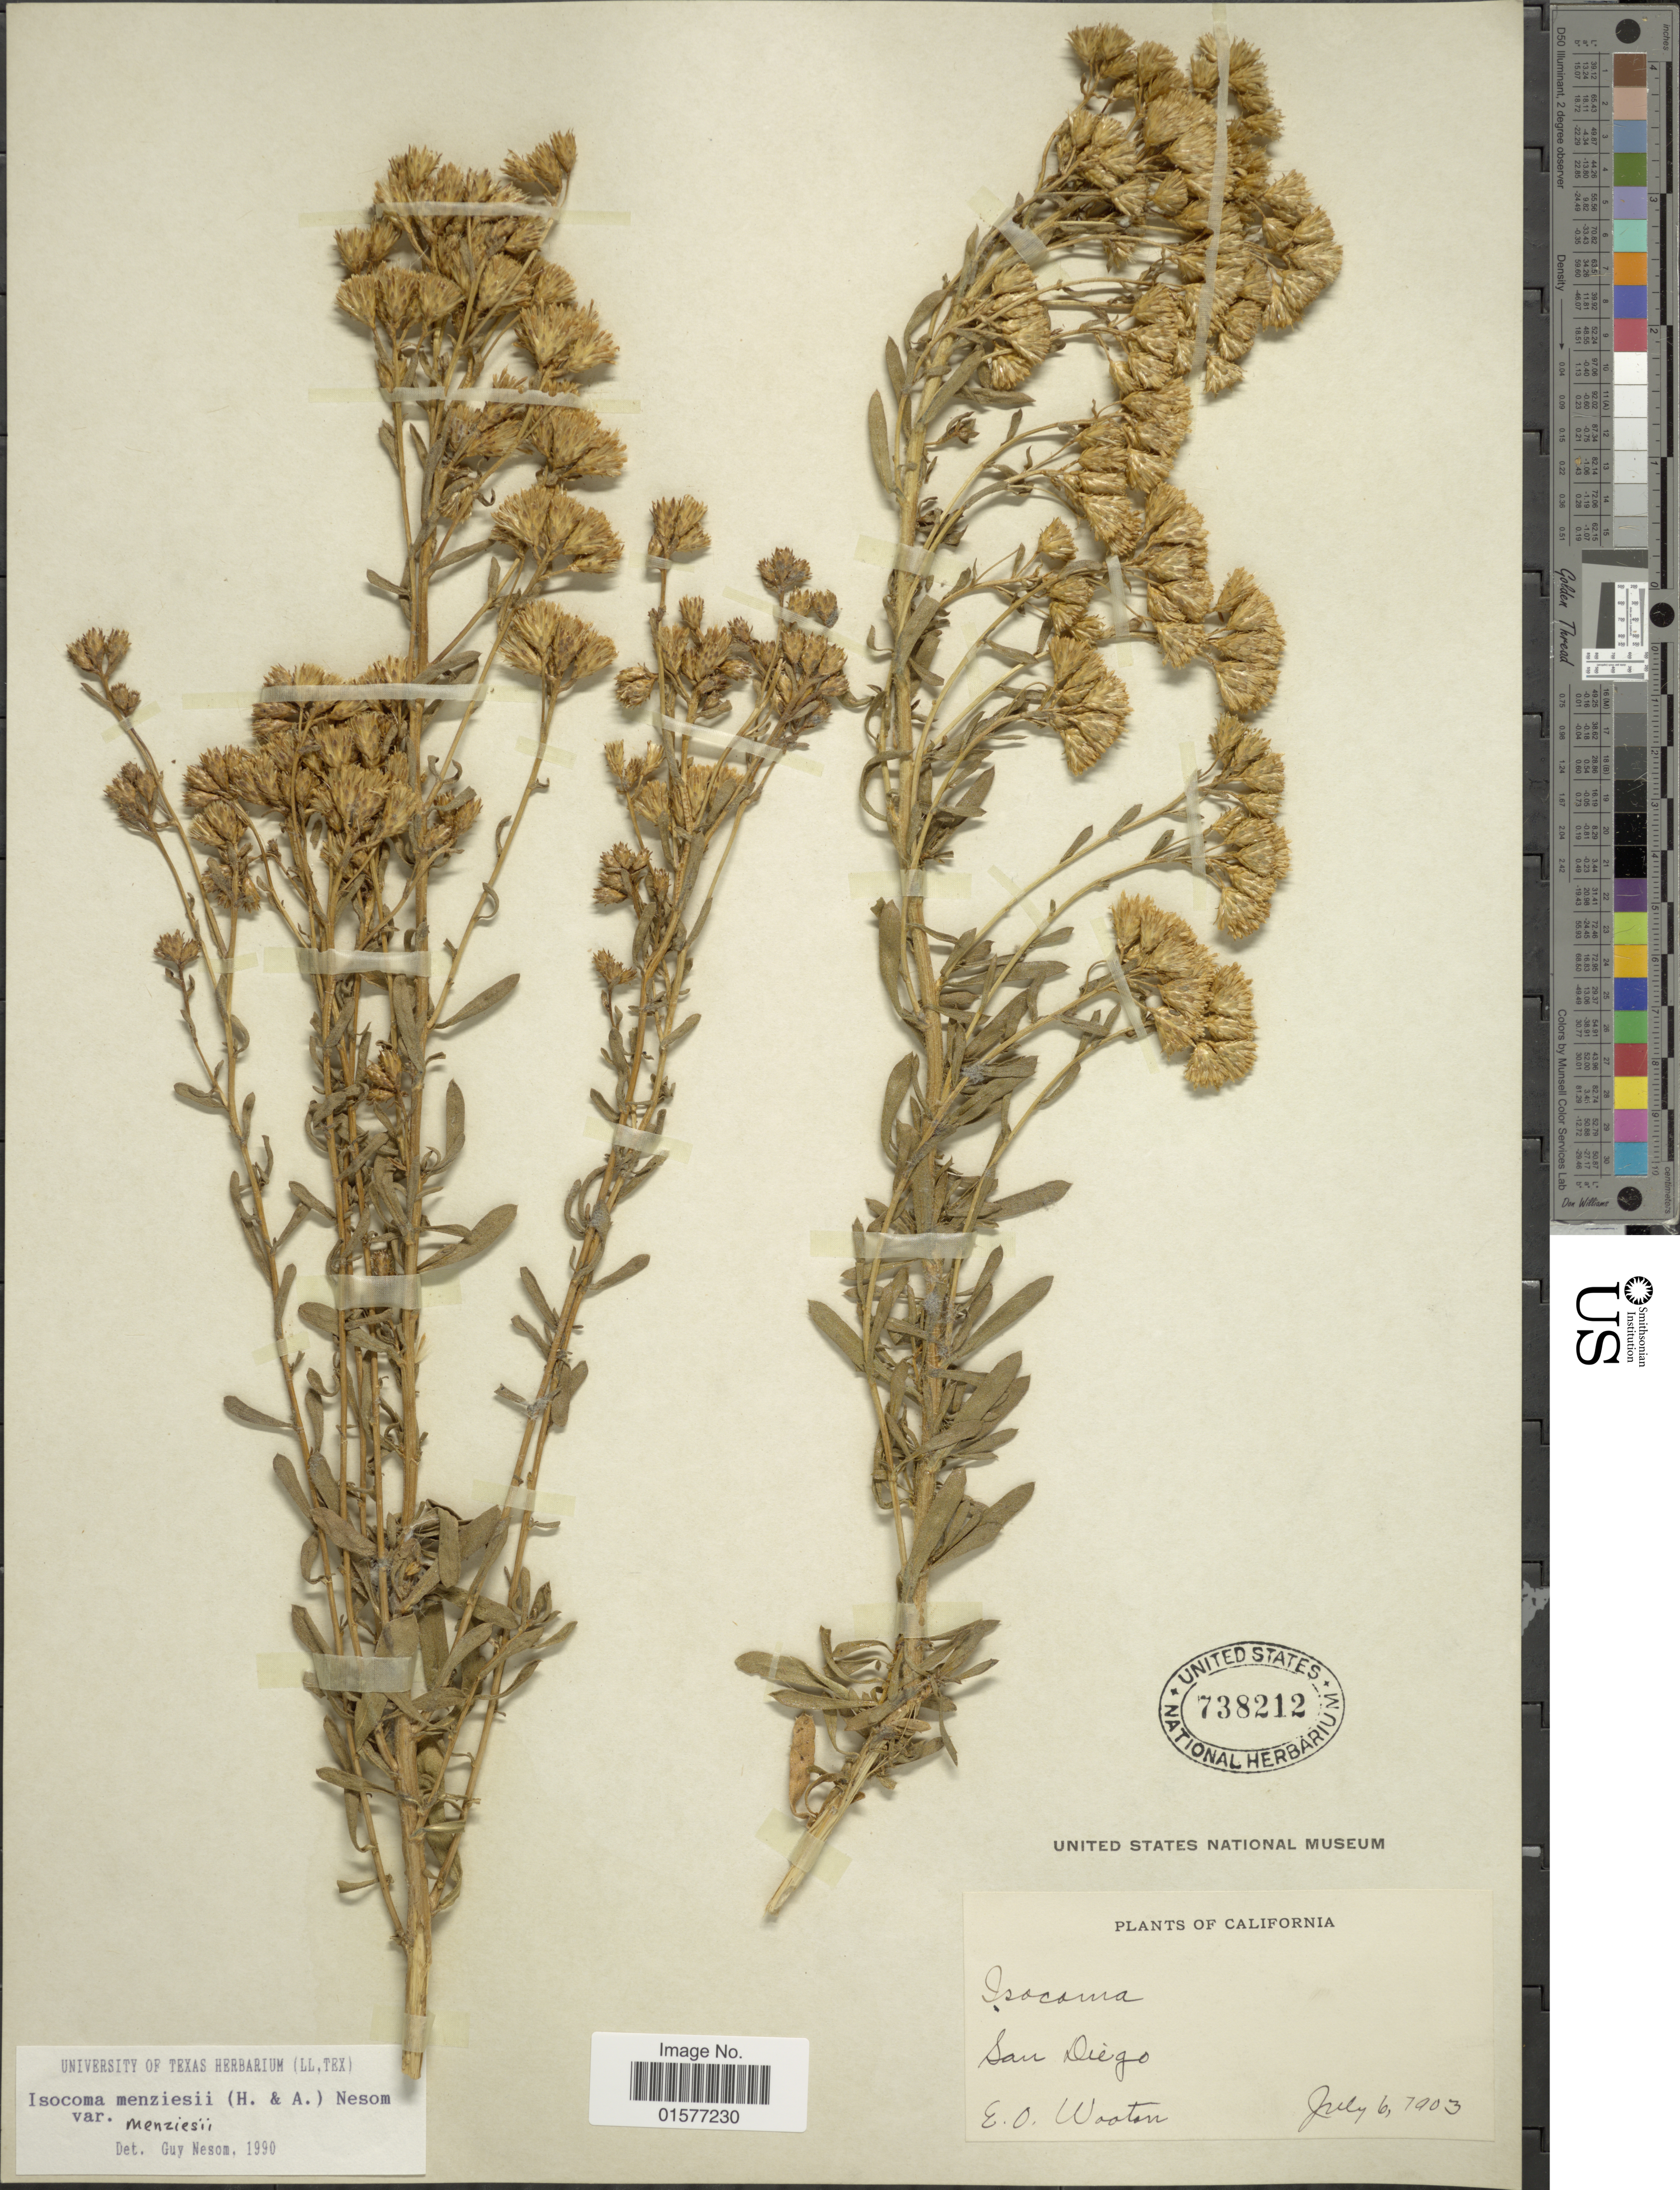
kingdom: Plantae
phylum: Tracheophyta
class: Magnoliopsida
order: Asterales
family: Asteraceae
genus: Isocoma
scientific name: Isocoma menziesii var. menziesii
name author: (Hook.) G.L. Nesom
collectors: E. O. Wooton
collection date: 1903-07-06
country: United States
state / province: California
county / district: San Diego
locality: San Diego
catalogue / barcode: US 738212